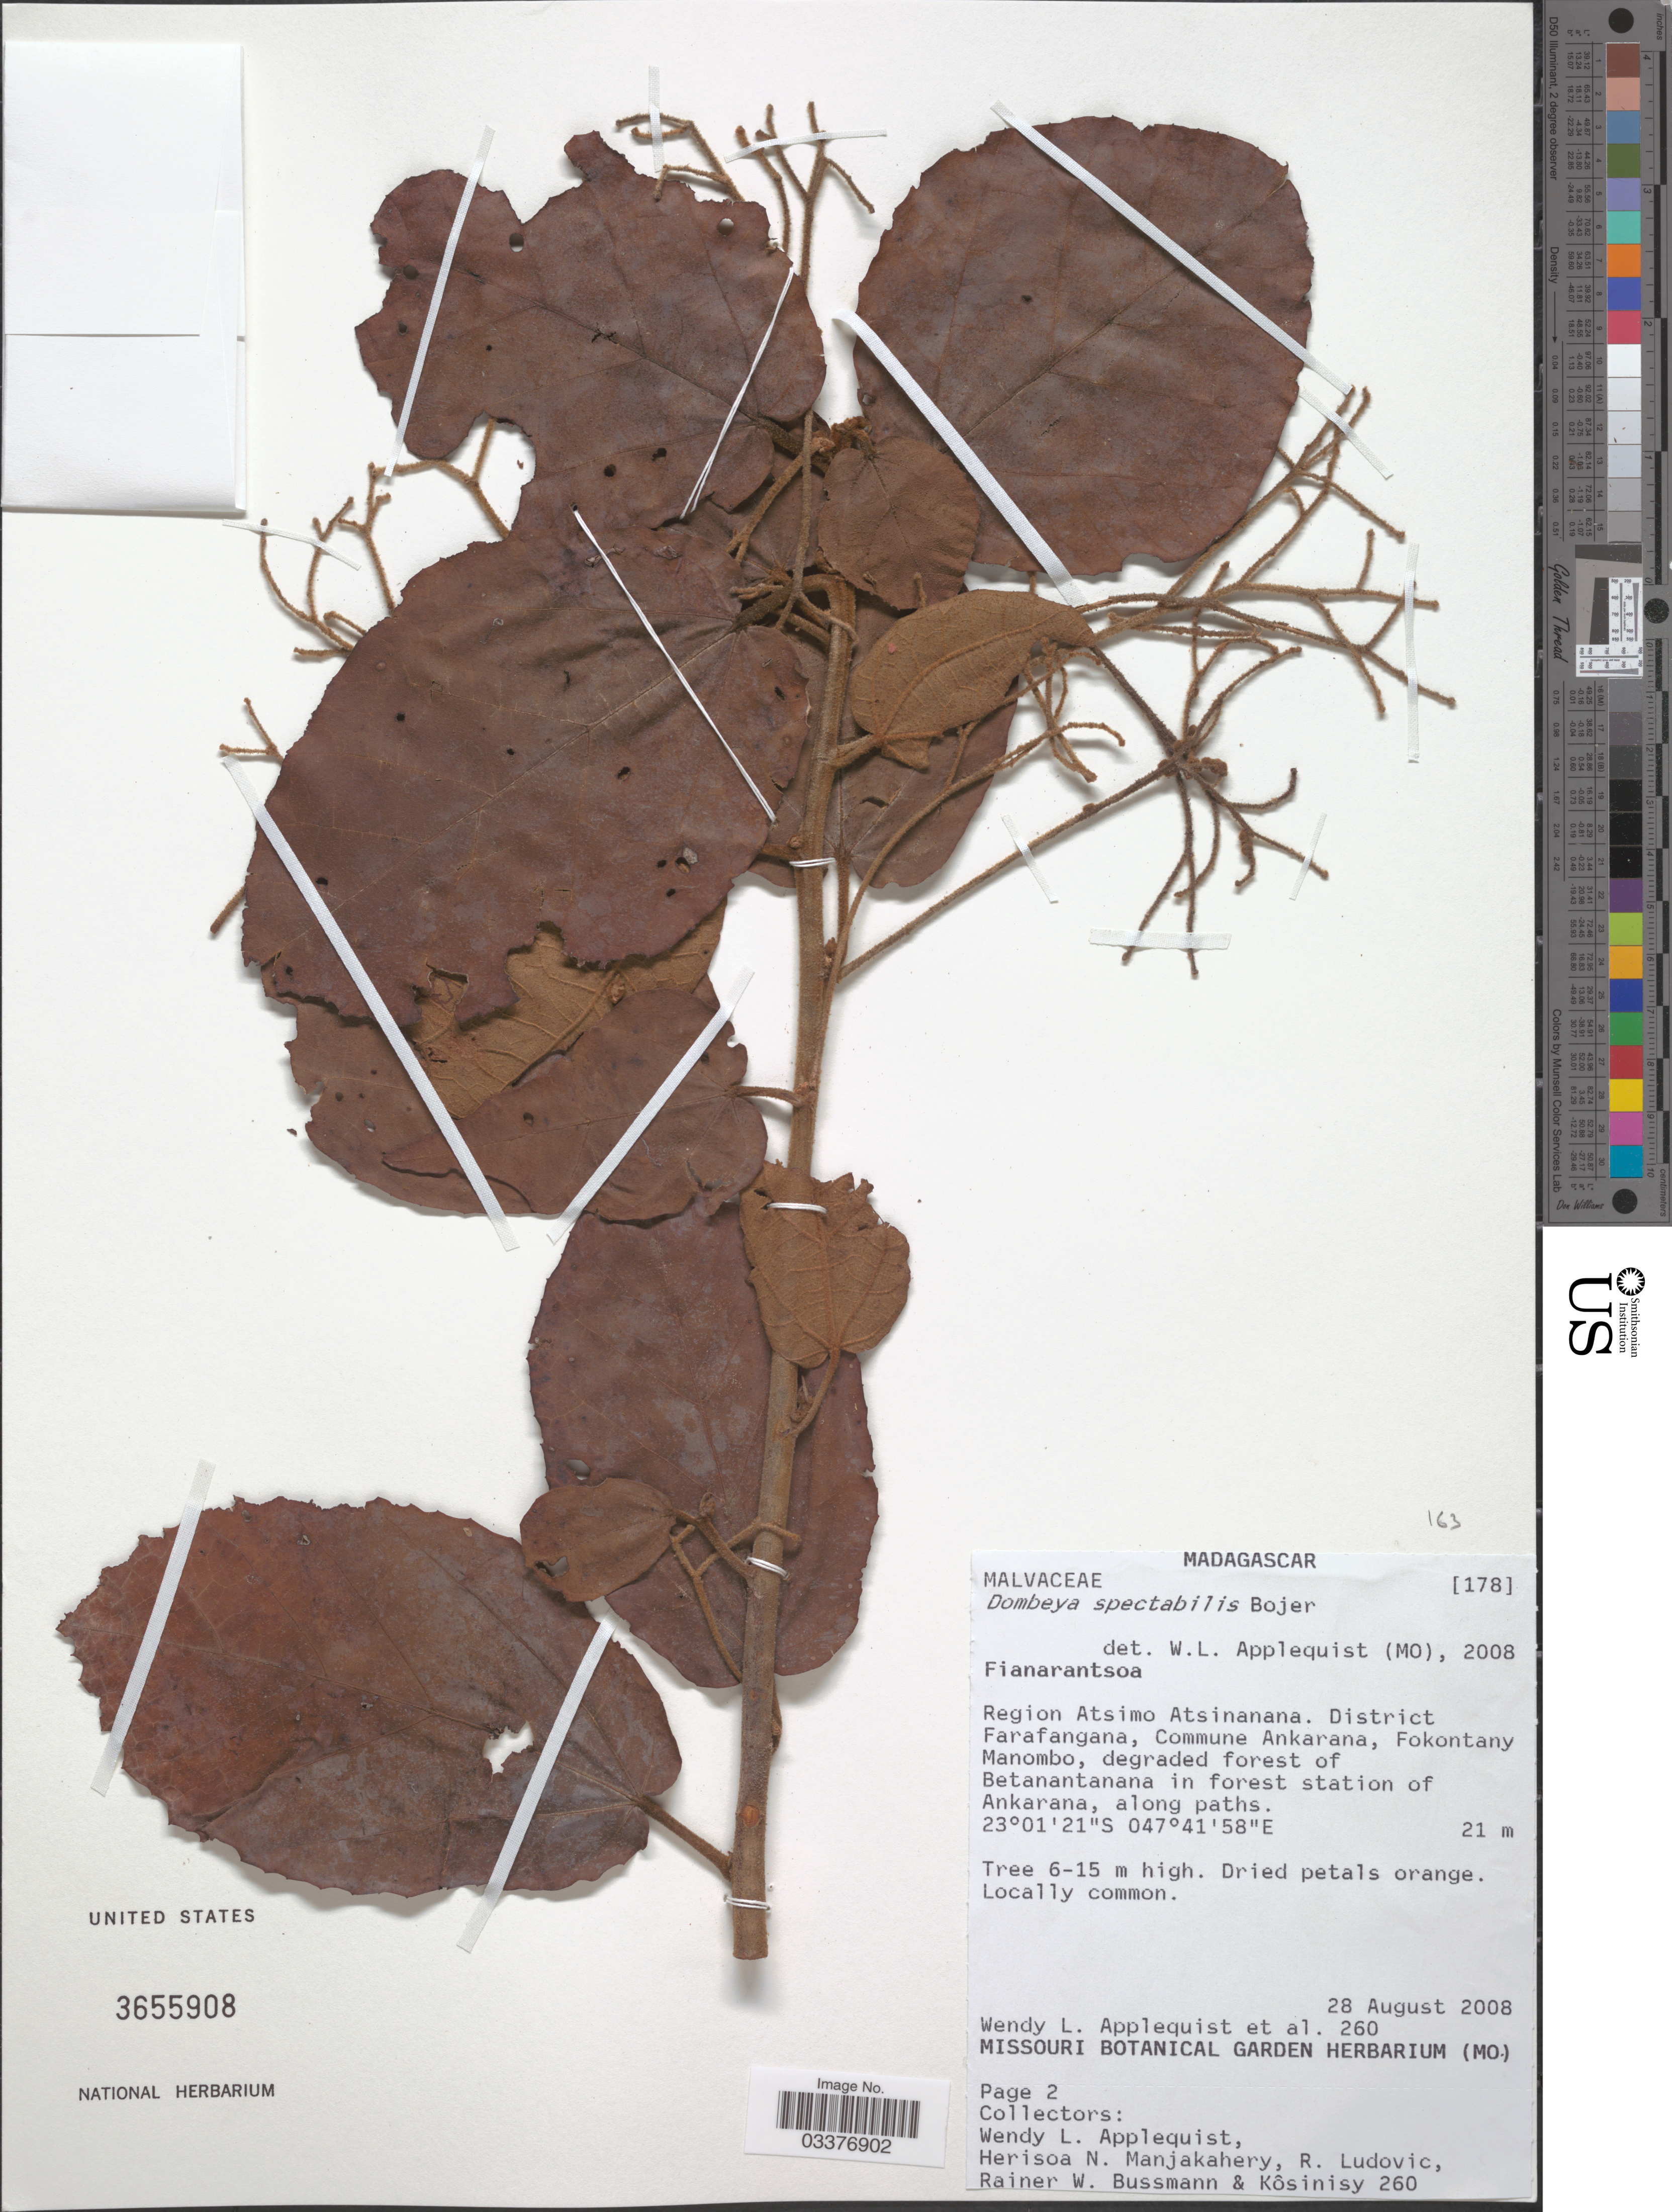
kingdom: Plantae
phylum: Tracheophyta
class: Magnoliopsida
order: Malvales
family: Malvaceae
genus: Dombeya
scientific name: Dombeya spectabilis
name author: Bojer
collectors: W. Applequist, H. N. Manjakahery, R. Ludovic, R. W. Bussmann & Kôsinisy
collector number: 260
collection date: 2008-08-28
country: Madagascar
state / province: Atsimo-Atsinanana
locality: Region Atsimo Atsinanana. District Farafangana, Commune Ankarana, Fokontany Manombo, degraded forest of Betanantanana in forest station of Ankarana, along paths.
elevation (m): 21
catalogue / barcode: US 3655908